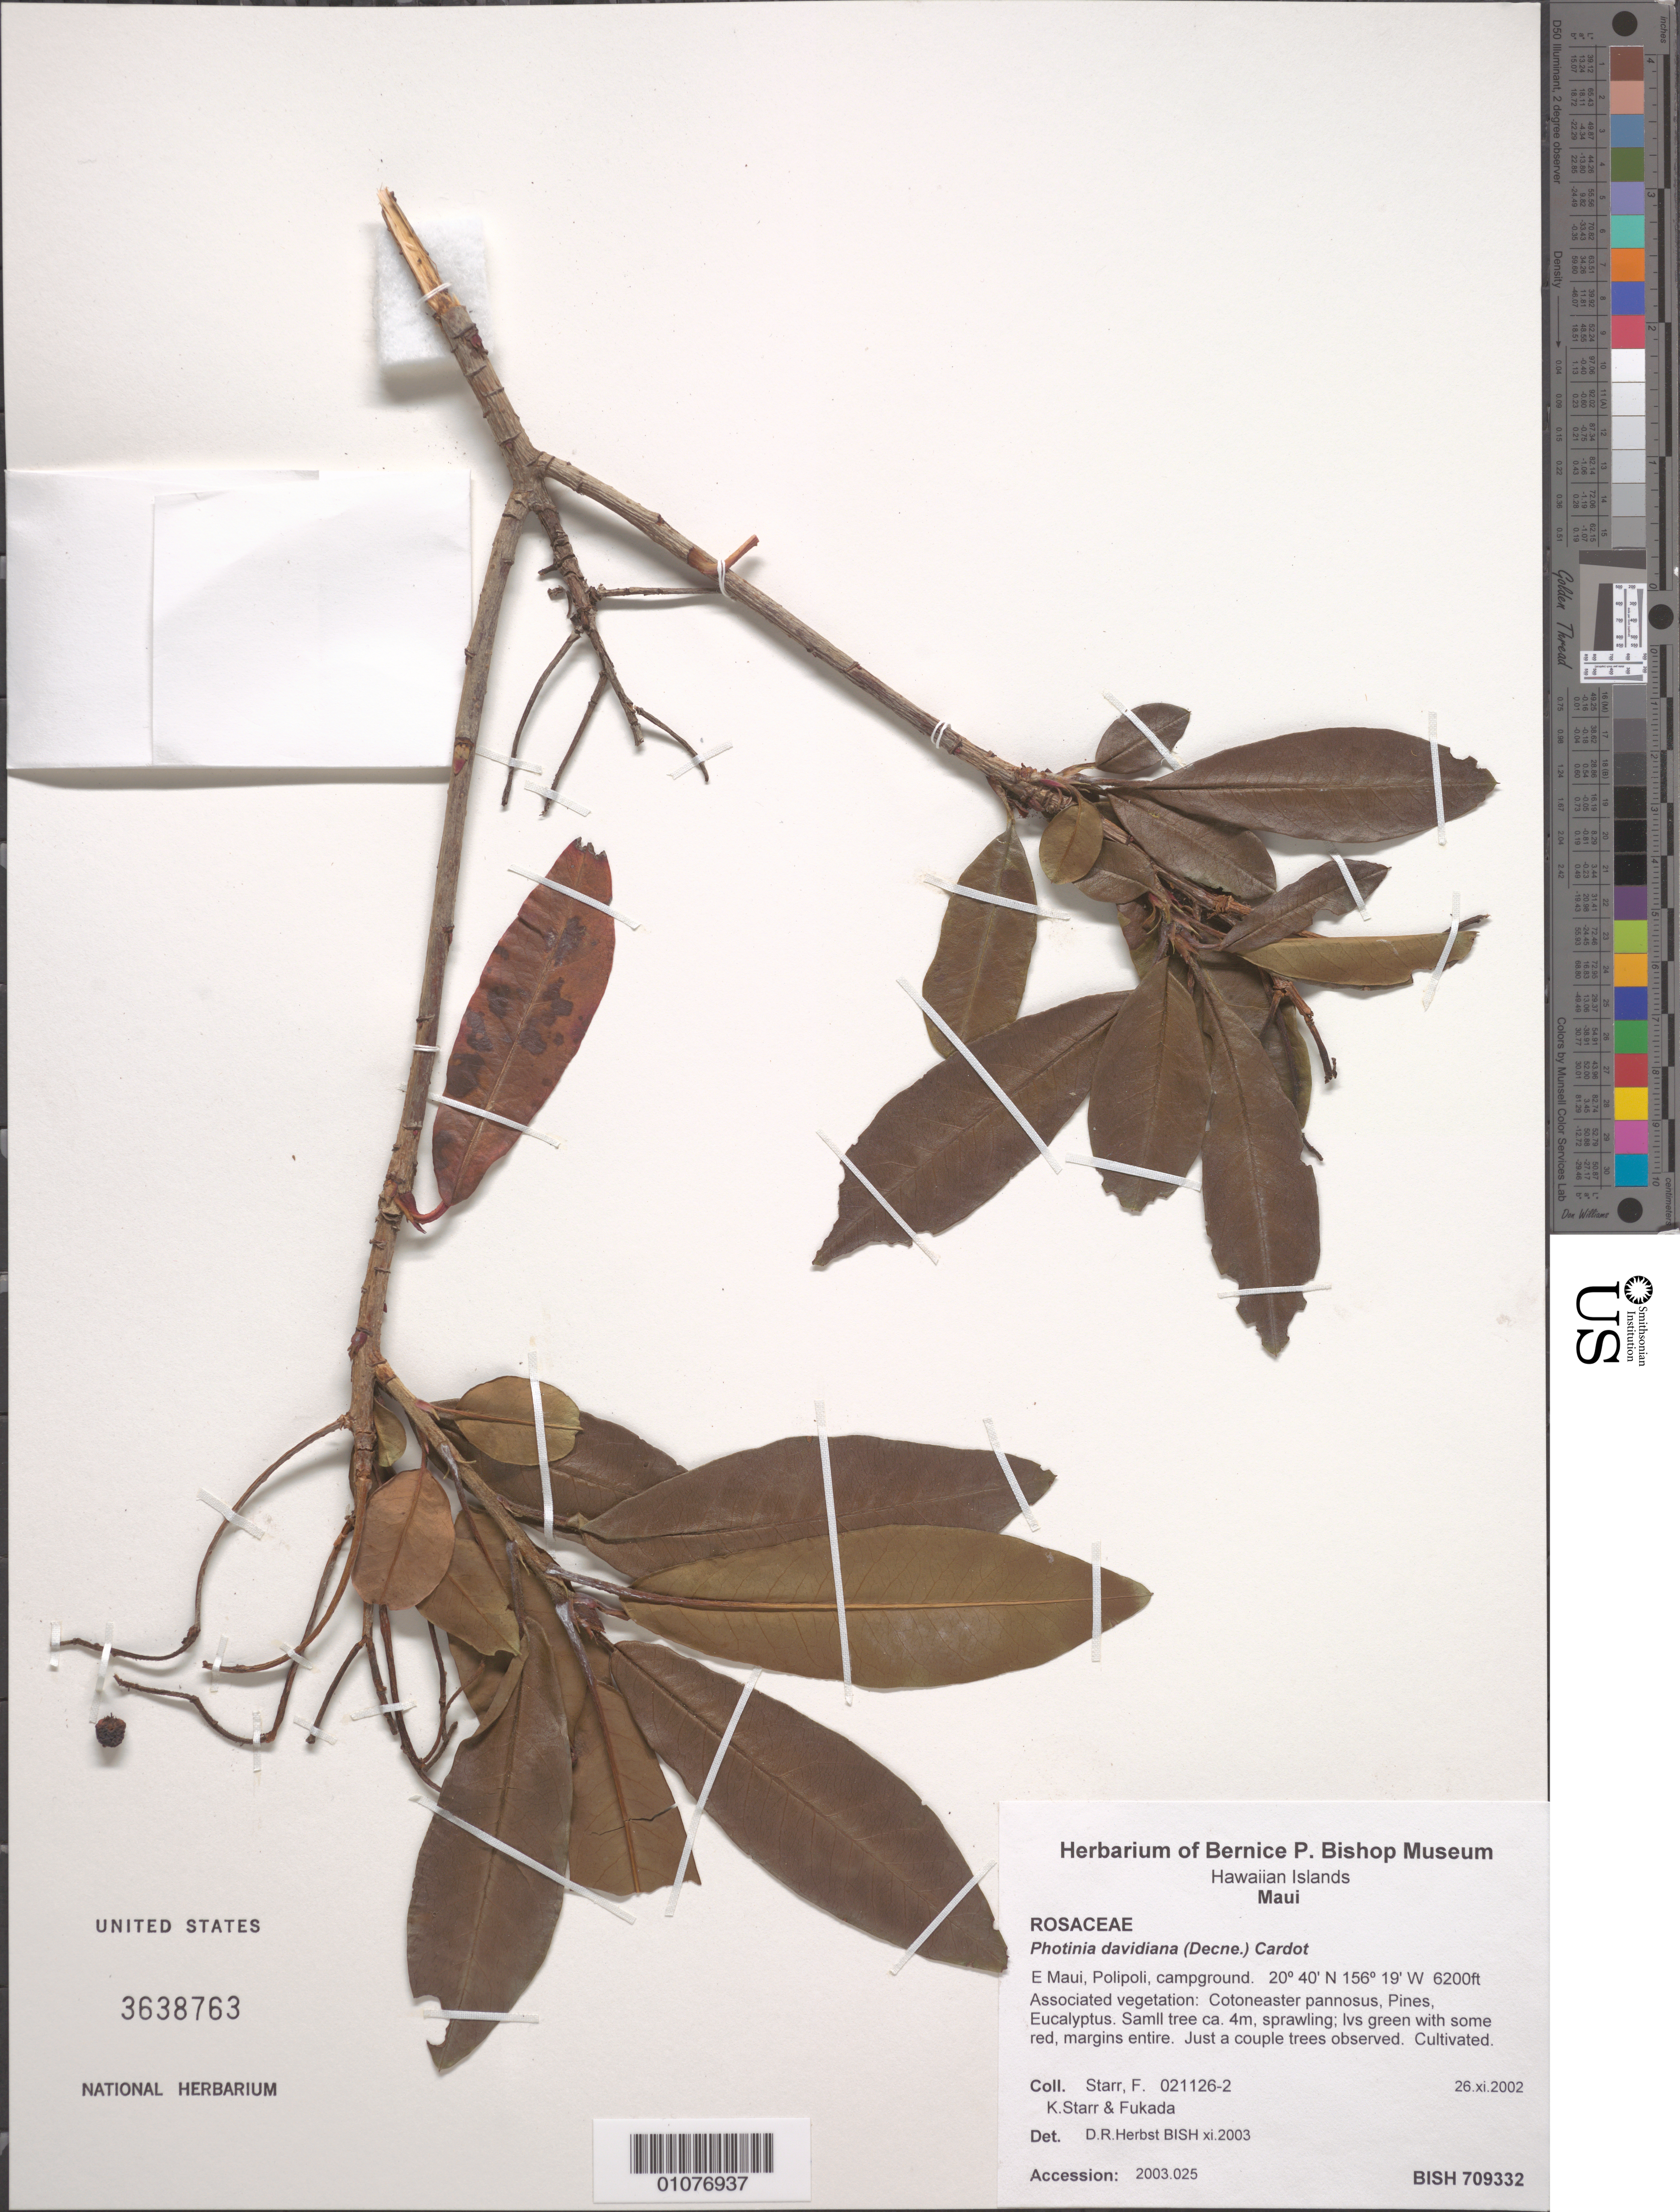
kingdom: Plantae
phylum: Tracheophyta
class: Magnoliopsida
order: Rosales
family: Rosaceae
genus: Photinia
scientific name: Photinia davidiana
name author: (Decne.) Cardot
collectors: F. Starr, K. Starr & Fukada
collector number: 021126-2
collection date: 2002-11-26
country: United States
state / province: Hawaii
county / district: Maui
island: Maui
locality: E Maui, Polipoli, campground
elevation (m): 1890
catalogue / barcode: US 3638763